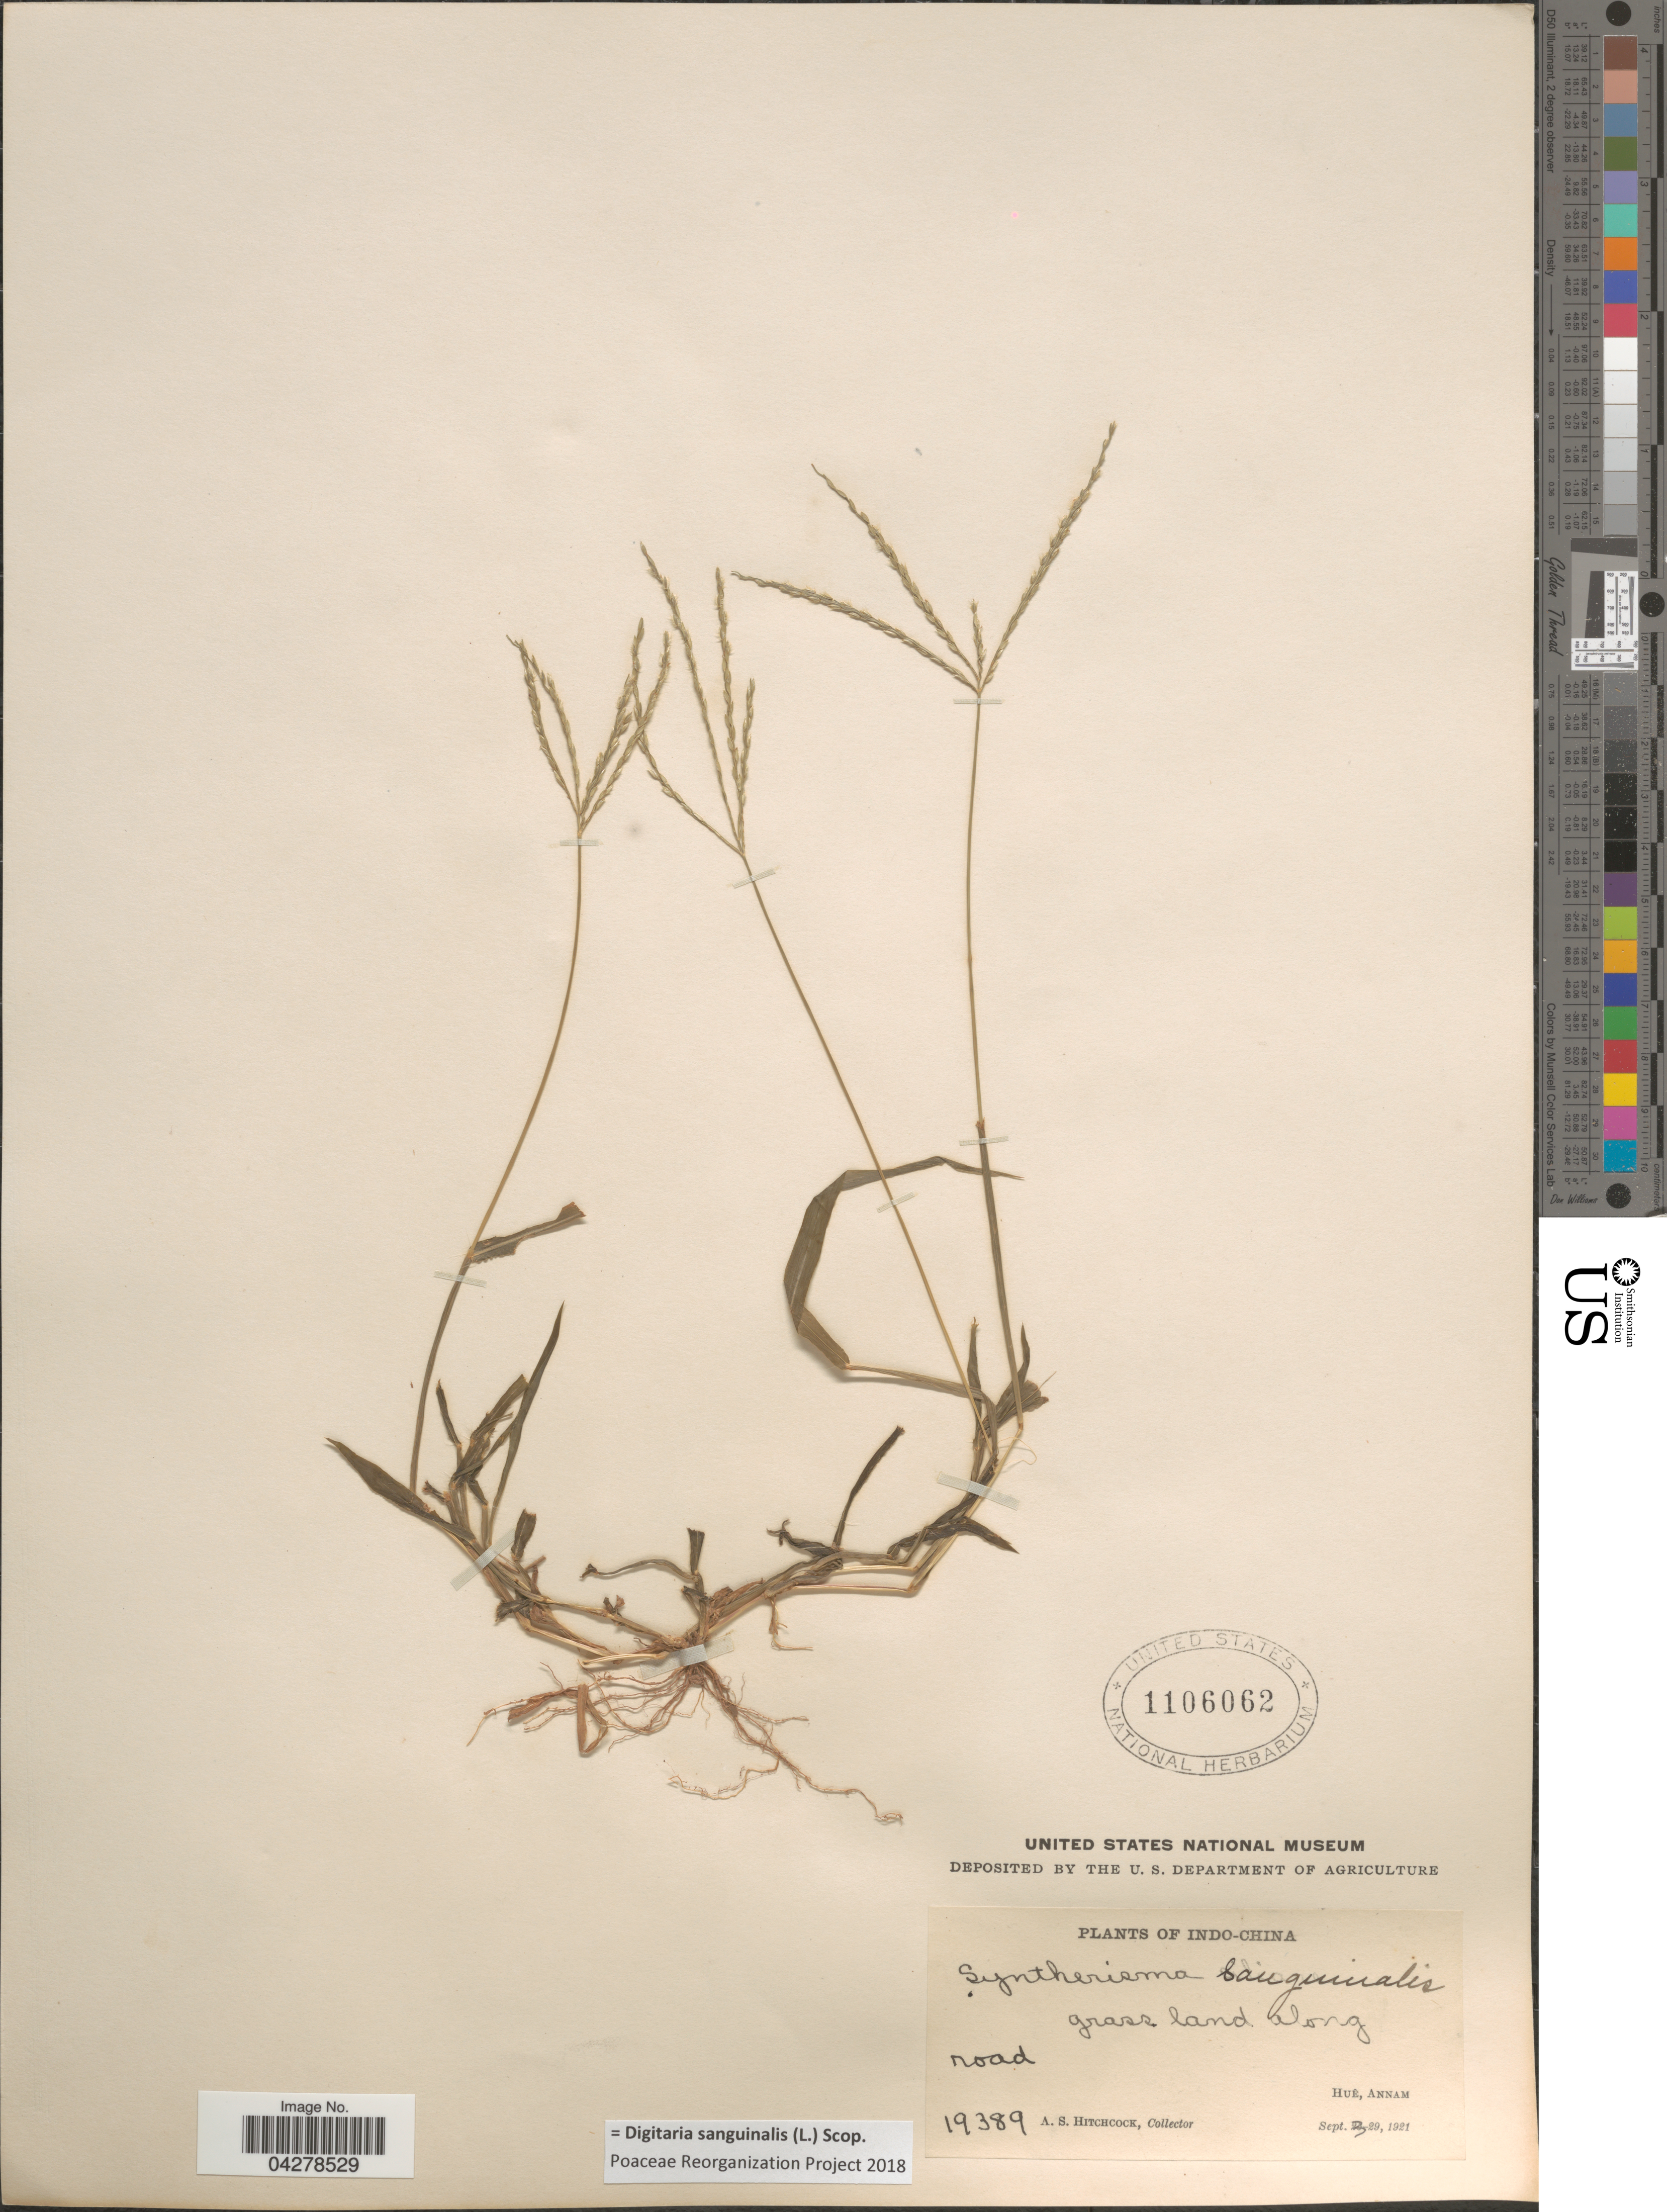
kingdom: Plantae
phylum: Tracheophyta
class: Liliopsida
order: Poales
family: Poaceae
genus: Digitaria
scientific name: Digitaria sanguinalis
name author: (L.) Scop.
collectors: A. S. Hitchcock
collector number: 19389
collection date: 1921-09-29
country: Vietnam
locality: Indo-China. Grass land along road. Huê, Annam.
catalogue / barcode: US 1106062